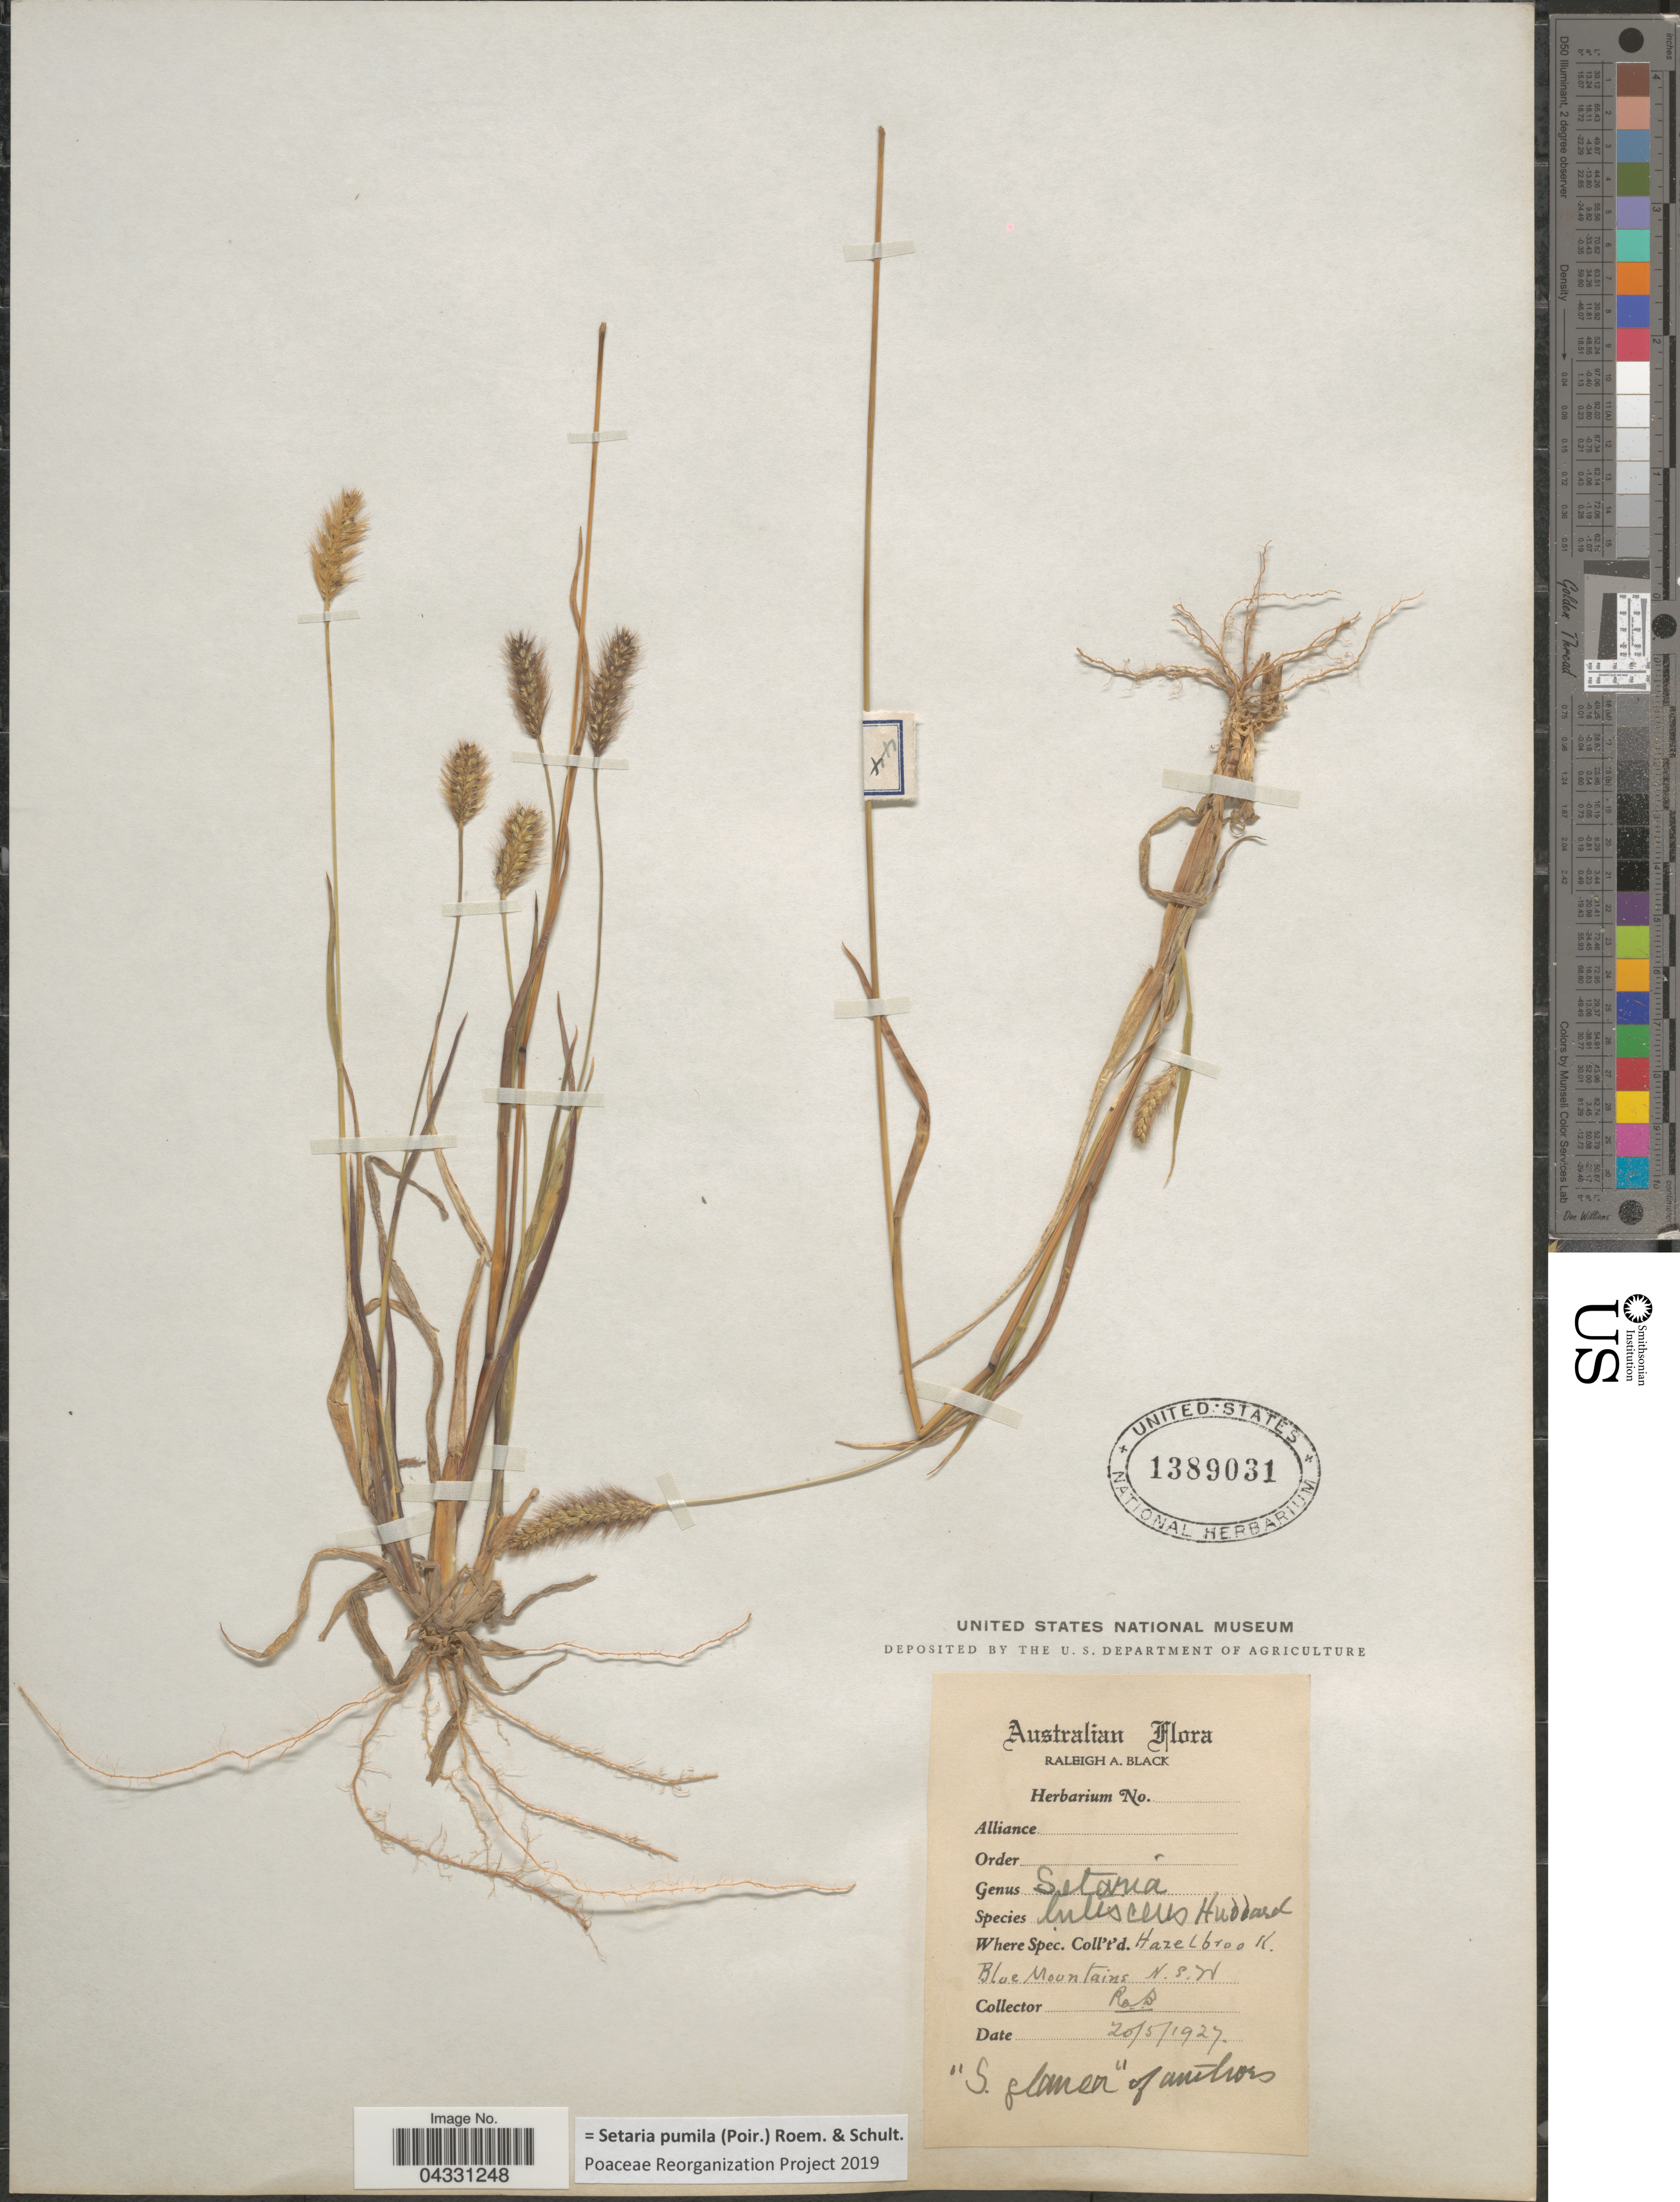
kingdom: Plantae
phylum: Tracheophyta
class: Liliopsida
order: Poales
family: Poaceae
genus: Setaria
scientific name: Setaria pumila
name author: (Poir.) Roem. & Schult.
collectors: R. A. Black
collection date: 1927-05-20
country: Australia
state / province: New South Wales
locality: Hazelbrook. Blue Mountains.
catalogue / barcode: US 1389031